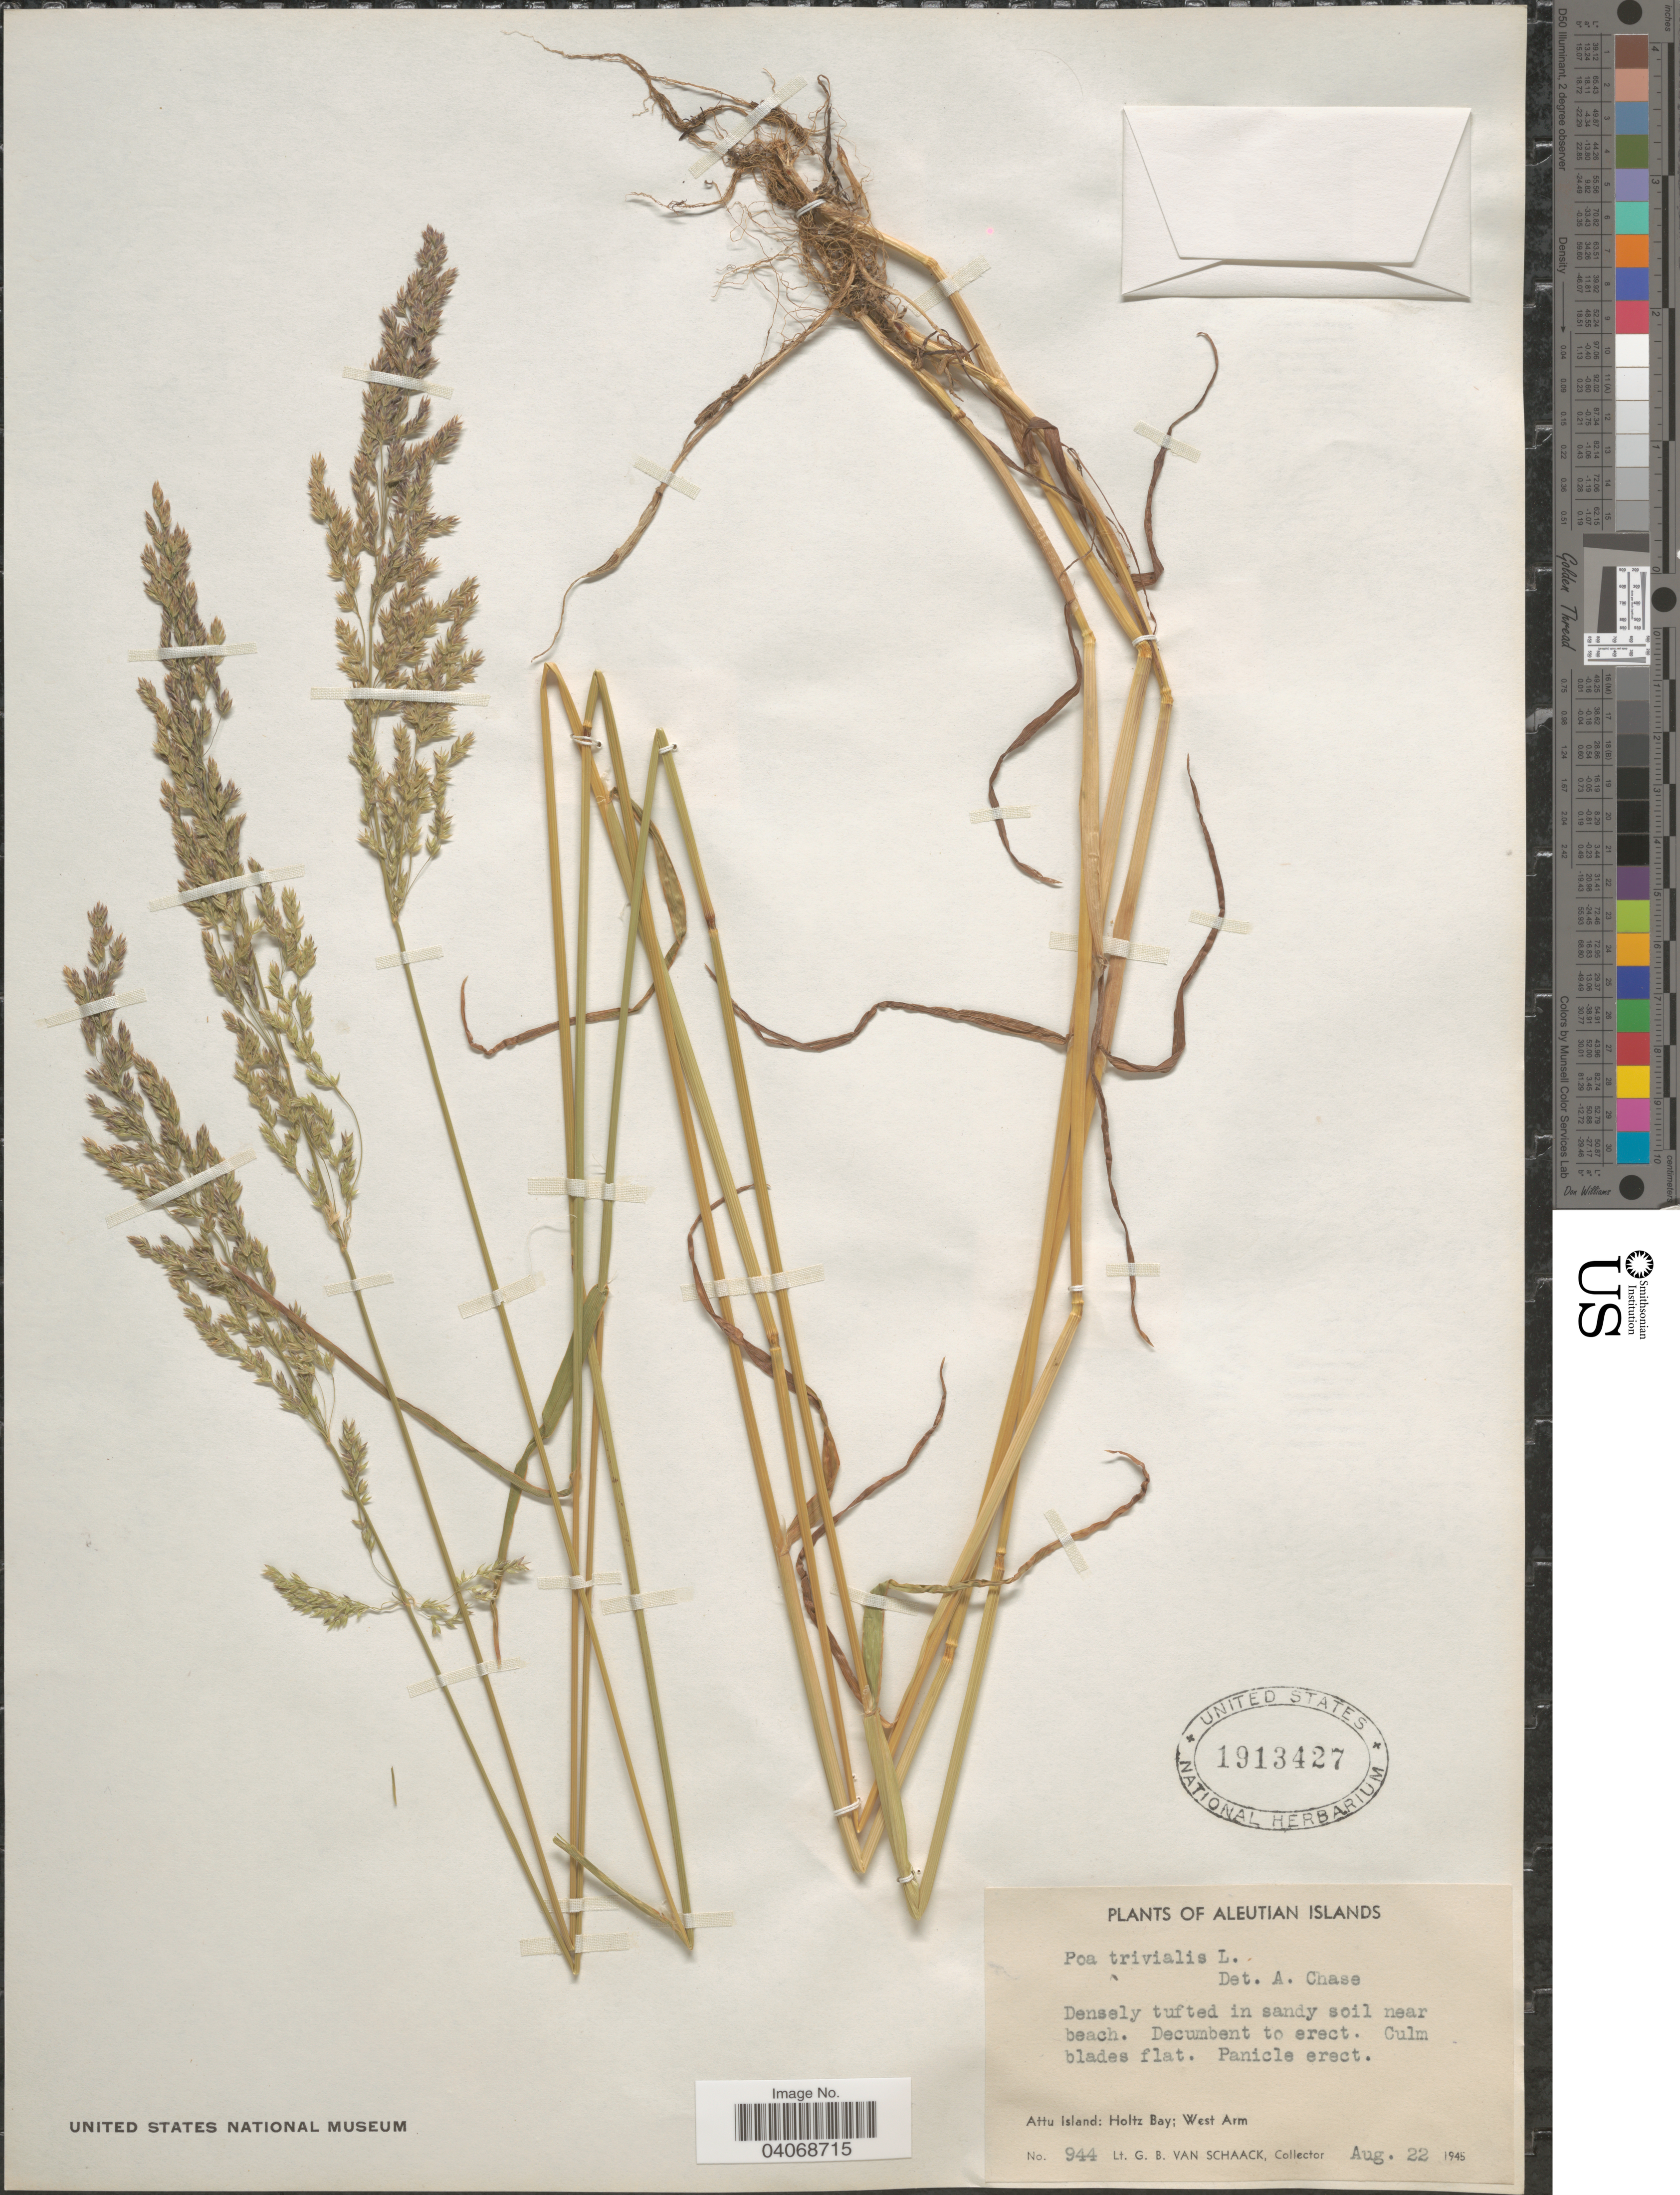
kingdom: Plantae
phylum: Tracheophyta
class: Liliopsida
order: Poales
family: Poaceae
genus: Poa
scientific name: Poa trivialis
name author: L.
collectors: G. Van Schaack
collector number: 944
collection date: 1945-08-22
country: United States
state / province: Alaska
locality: Aleutian Islands. Attu Island: Holtz Bay; West Arm.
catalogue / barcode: US 1913427